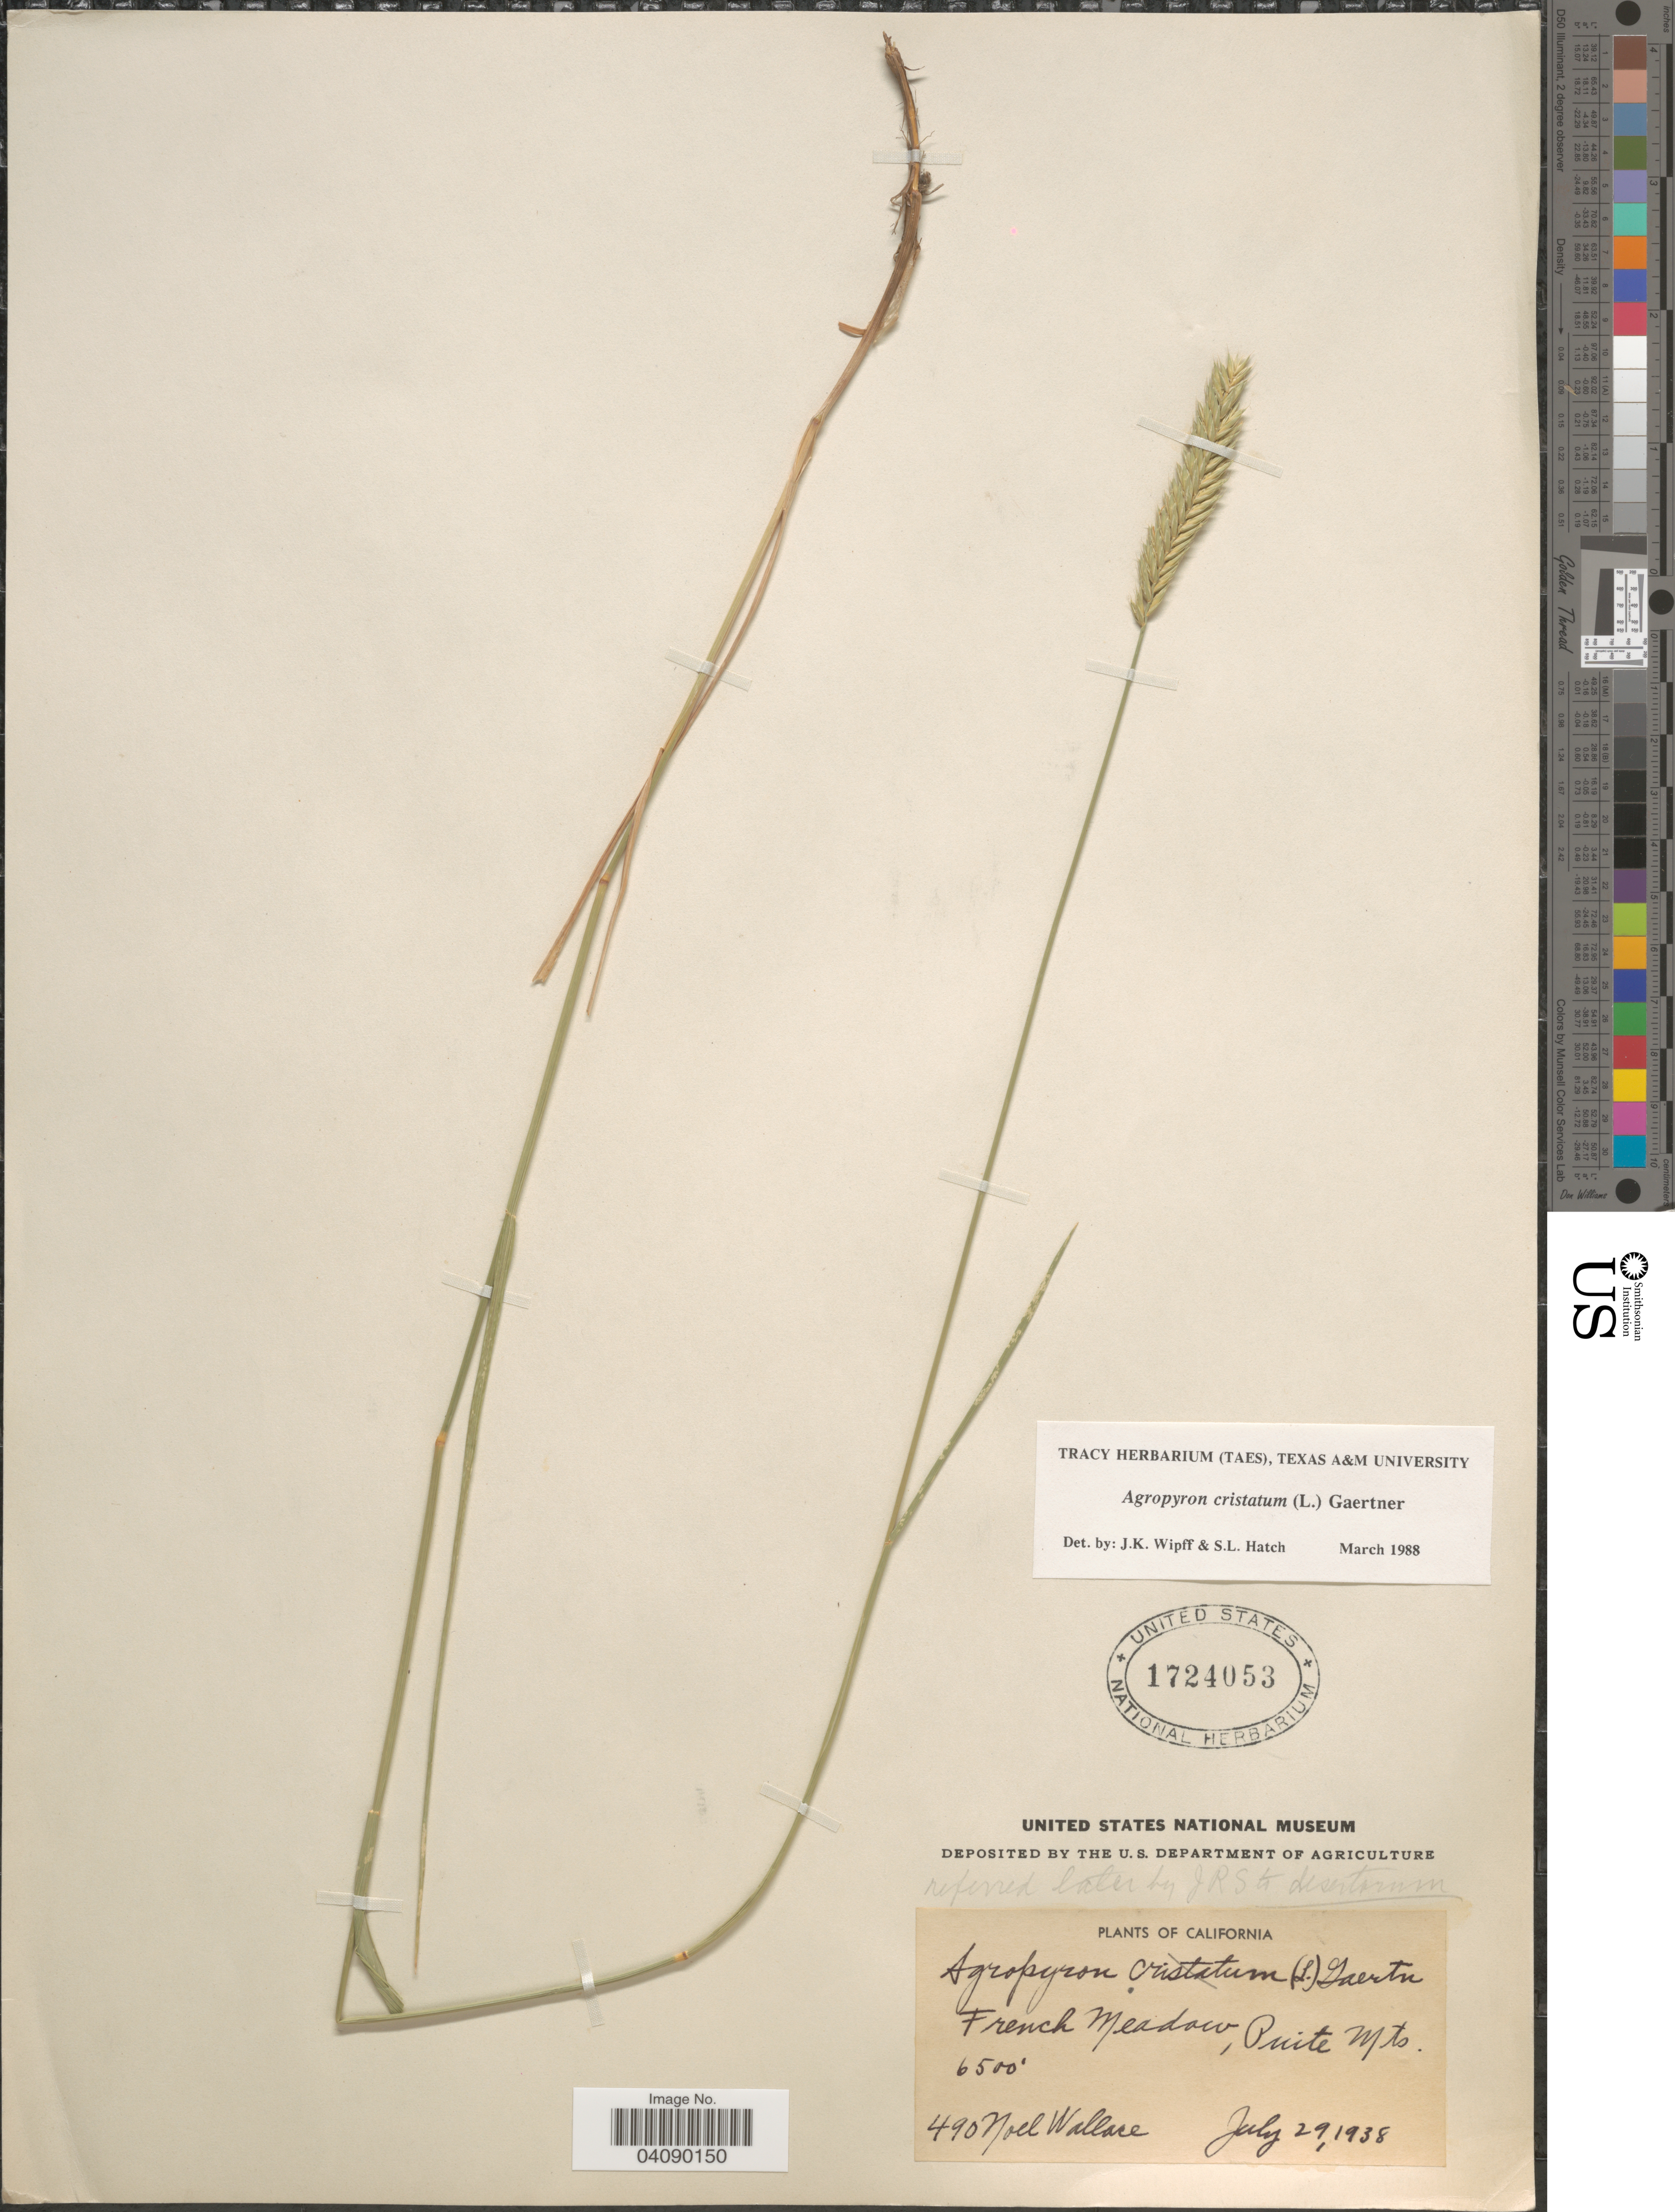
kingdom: Plantae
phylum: Tracheophyta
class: Liliopsida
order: Poales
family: Poaceae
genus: Agropyron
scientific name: Agropyron cristatum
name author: (L.) Gaertn.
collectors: N. Wallace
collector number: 490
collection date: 1938-07-29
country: United States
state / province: California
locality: French Meadow, Puite Mts.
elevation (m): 1981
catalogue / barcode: US 1724053